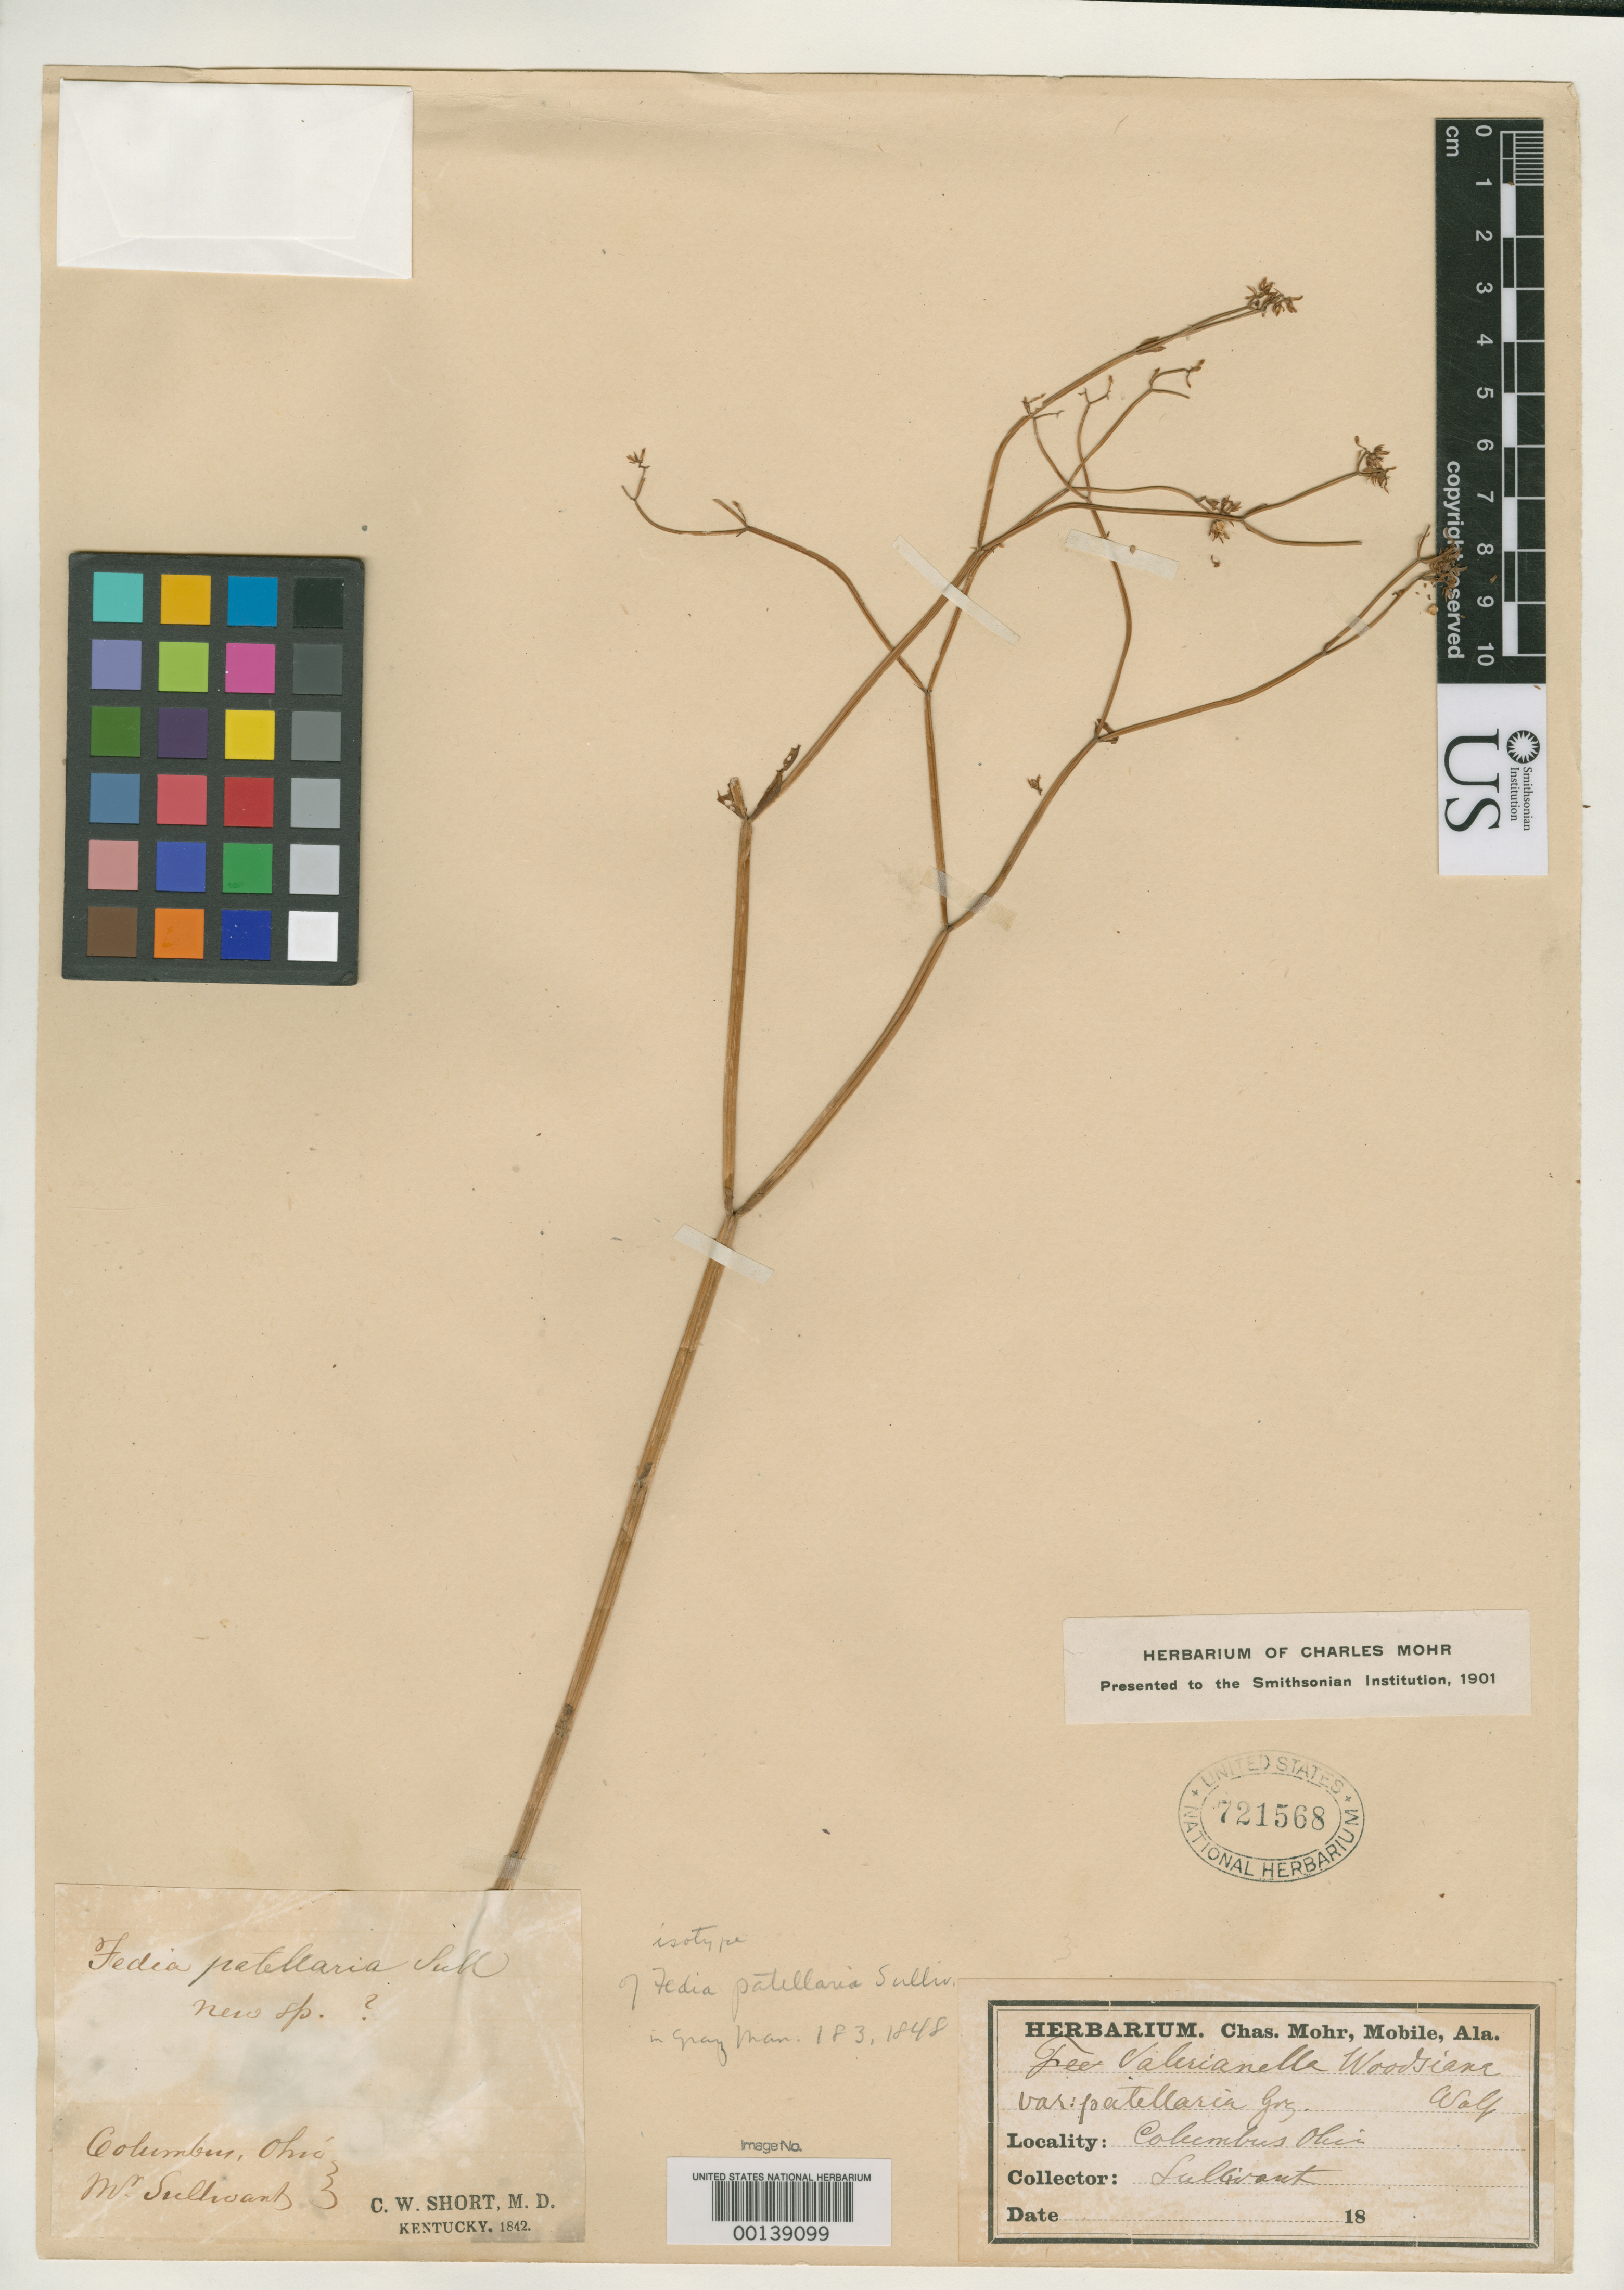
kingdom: Plantae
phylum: Tracheophyta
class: Magnoliopsida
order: Dipsacales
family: Caprifoliaceae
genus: Fedia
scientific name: Fedia patellaria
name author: Sull. in A. Gray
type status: Isotype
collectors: C. W. Short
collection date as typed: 18--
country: United States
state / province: Ohio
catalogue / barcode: US 721568